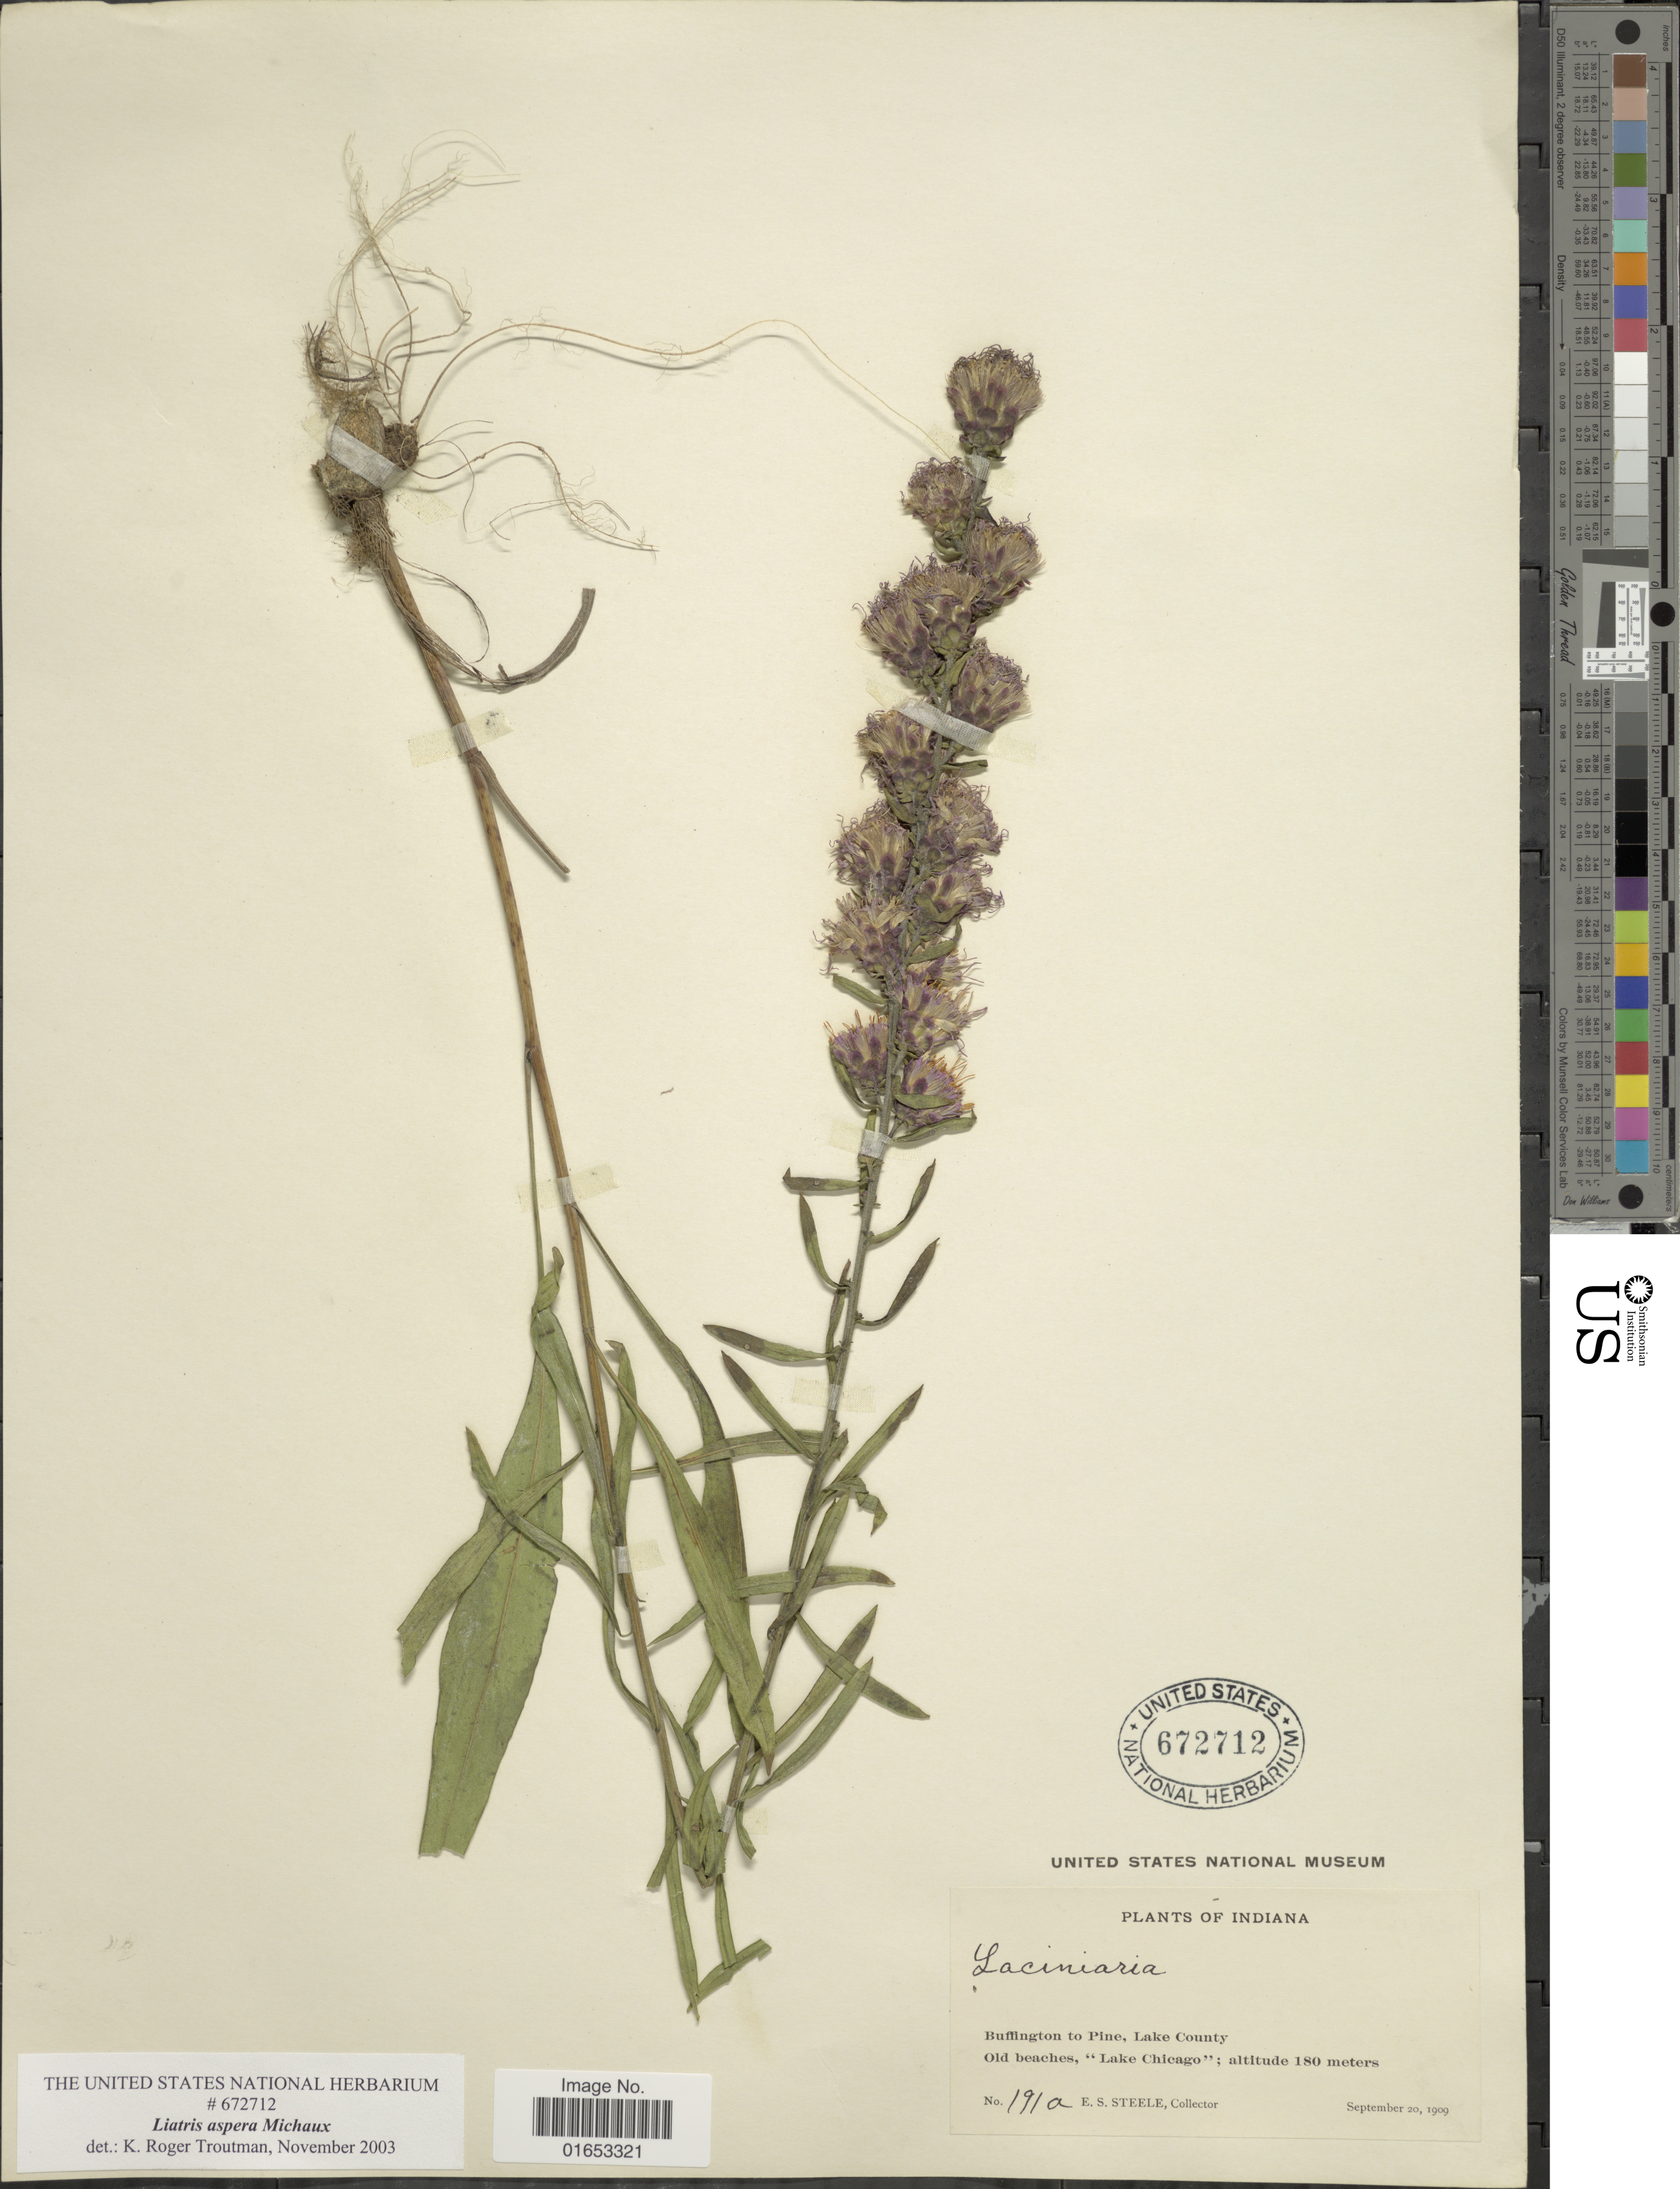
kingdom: Plantae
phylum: Tracheophyta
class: Magnoliopsida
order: Asterales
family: Asteraceae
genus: Liatris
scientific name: Liatris aspera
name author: Michx.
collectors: E. Steele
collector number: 191a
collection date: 1909-09-20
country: United States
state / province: Indiana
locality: Buffington to Pine, Lake County, Old beaches, "Lake Chicago"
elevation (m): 180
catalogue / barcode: US 672712